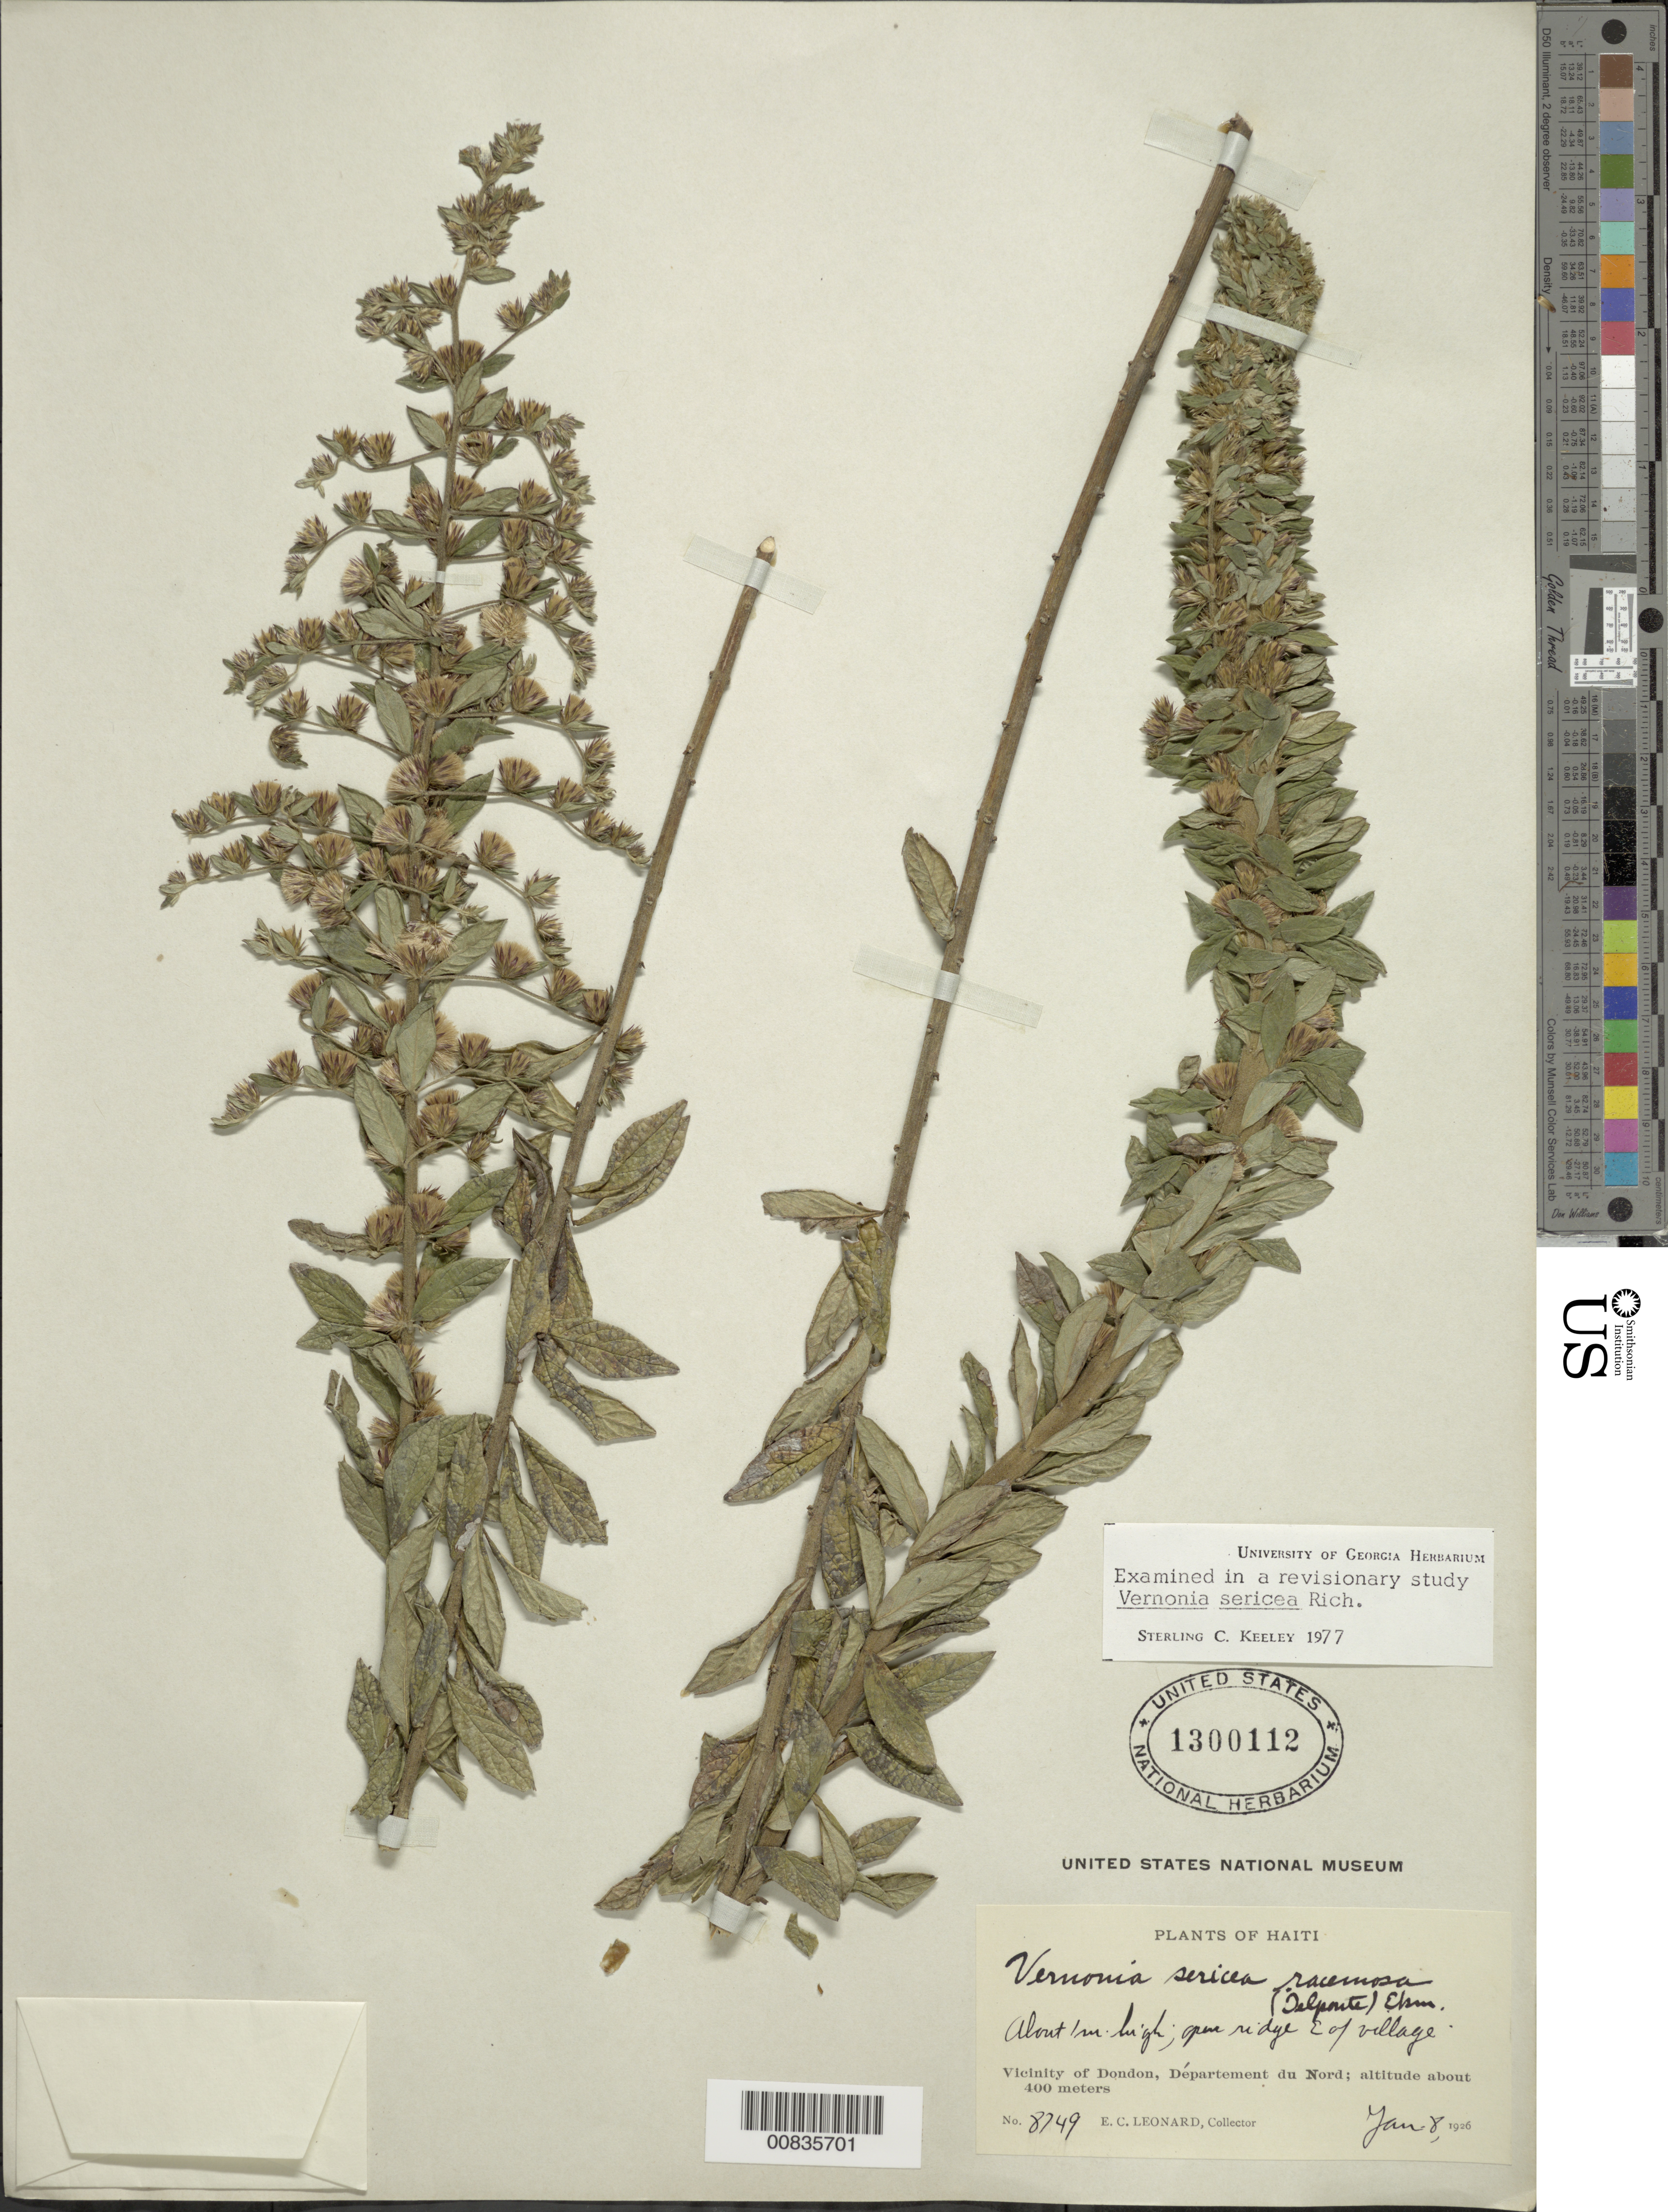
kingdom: Plantae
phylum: Tracheophyta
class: Magnoliopsida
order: Asterales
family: Asteraceae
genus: Lepidaploa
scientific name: Lepidaploa sericea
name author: (Rich.) H. Rob.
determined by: Keeley, S. C.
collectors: E. C. Leonard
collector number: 8749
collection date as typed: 08 Jan 1926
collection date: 1926-01-08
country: Haiti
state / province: Nord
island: Hispaniola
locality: Vicinity of Dondon, E of village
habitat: Open ridge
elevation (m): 400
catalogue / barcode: US 1300112